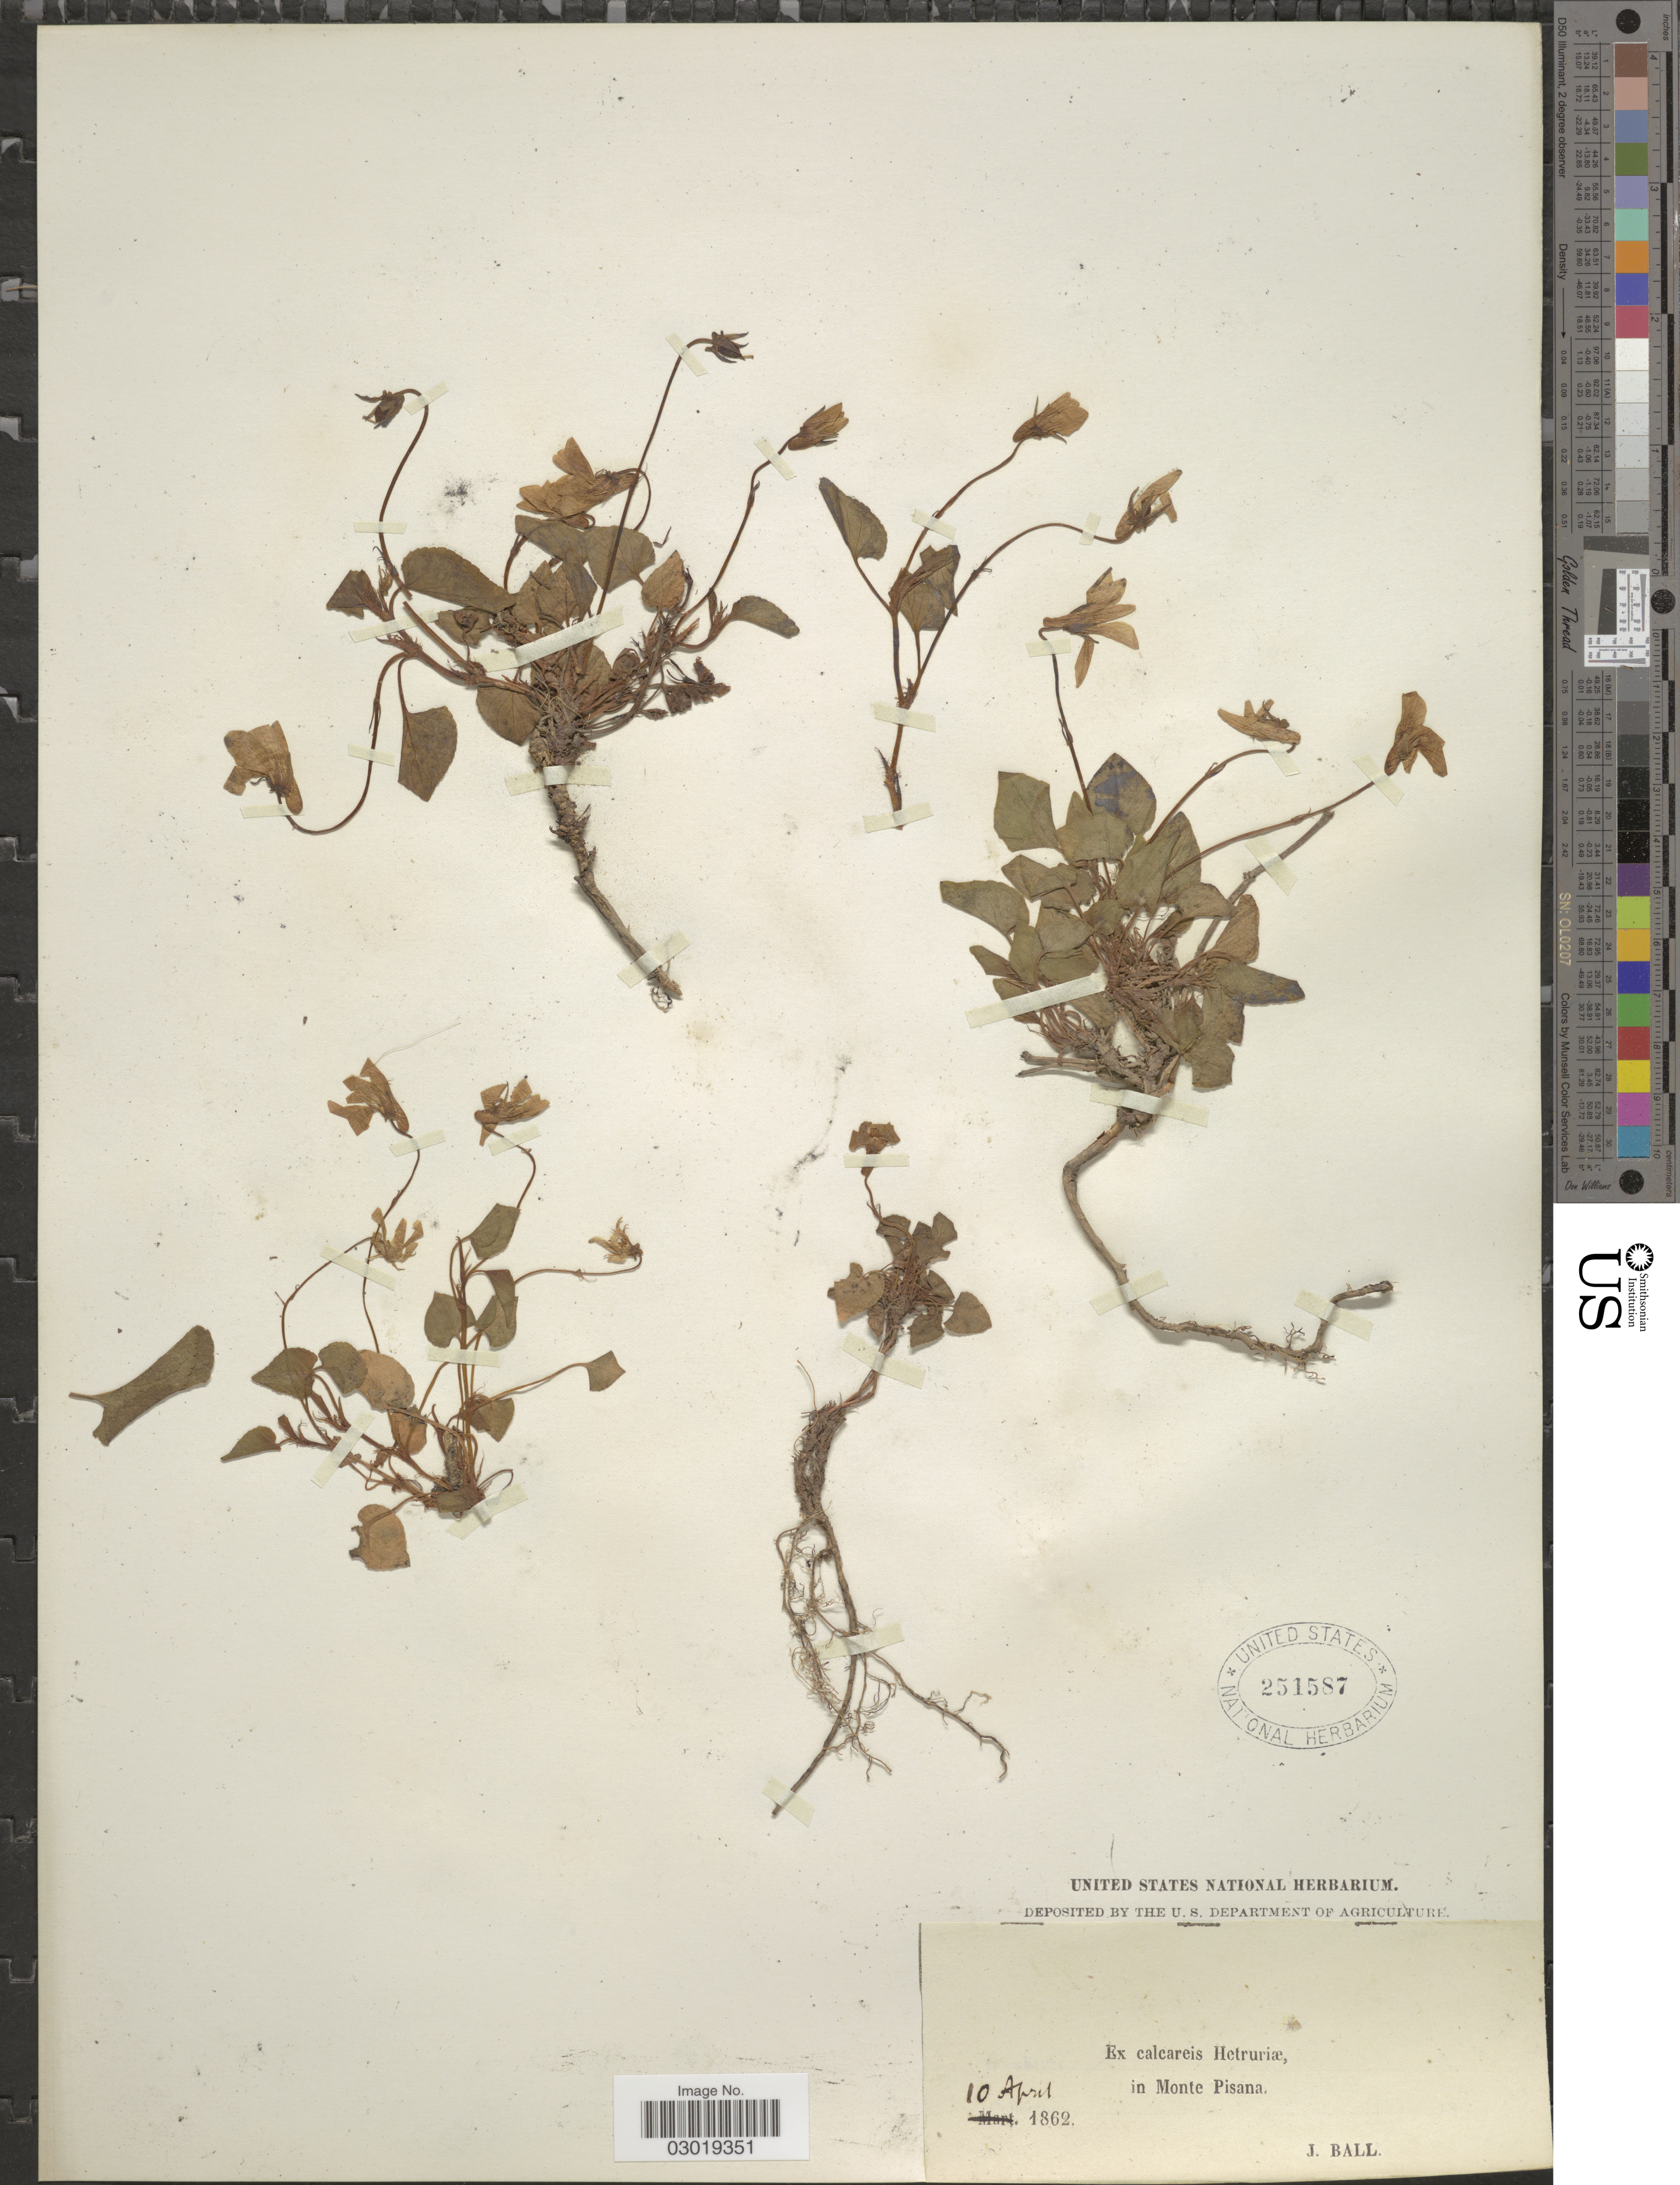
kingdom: Plantae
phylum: Tracheophyta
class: Magnoliopsida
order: Malpighiales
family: Violaceae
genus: Viola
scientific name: Viola sp.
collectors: J. Ball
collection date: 1862-04-10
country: Italy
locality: Calcareis Hetruriæ in Monte Pisana.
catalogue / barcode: US 251587